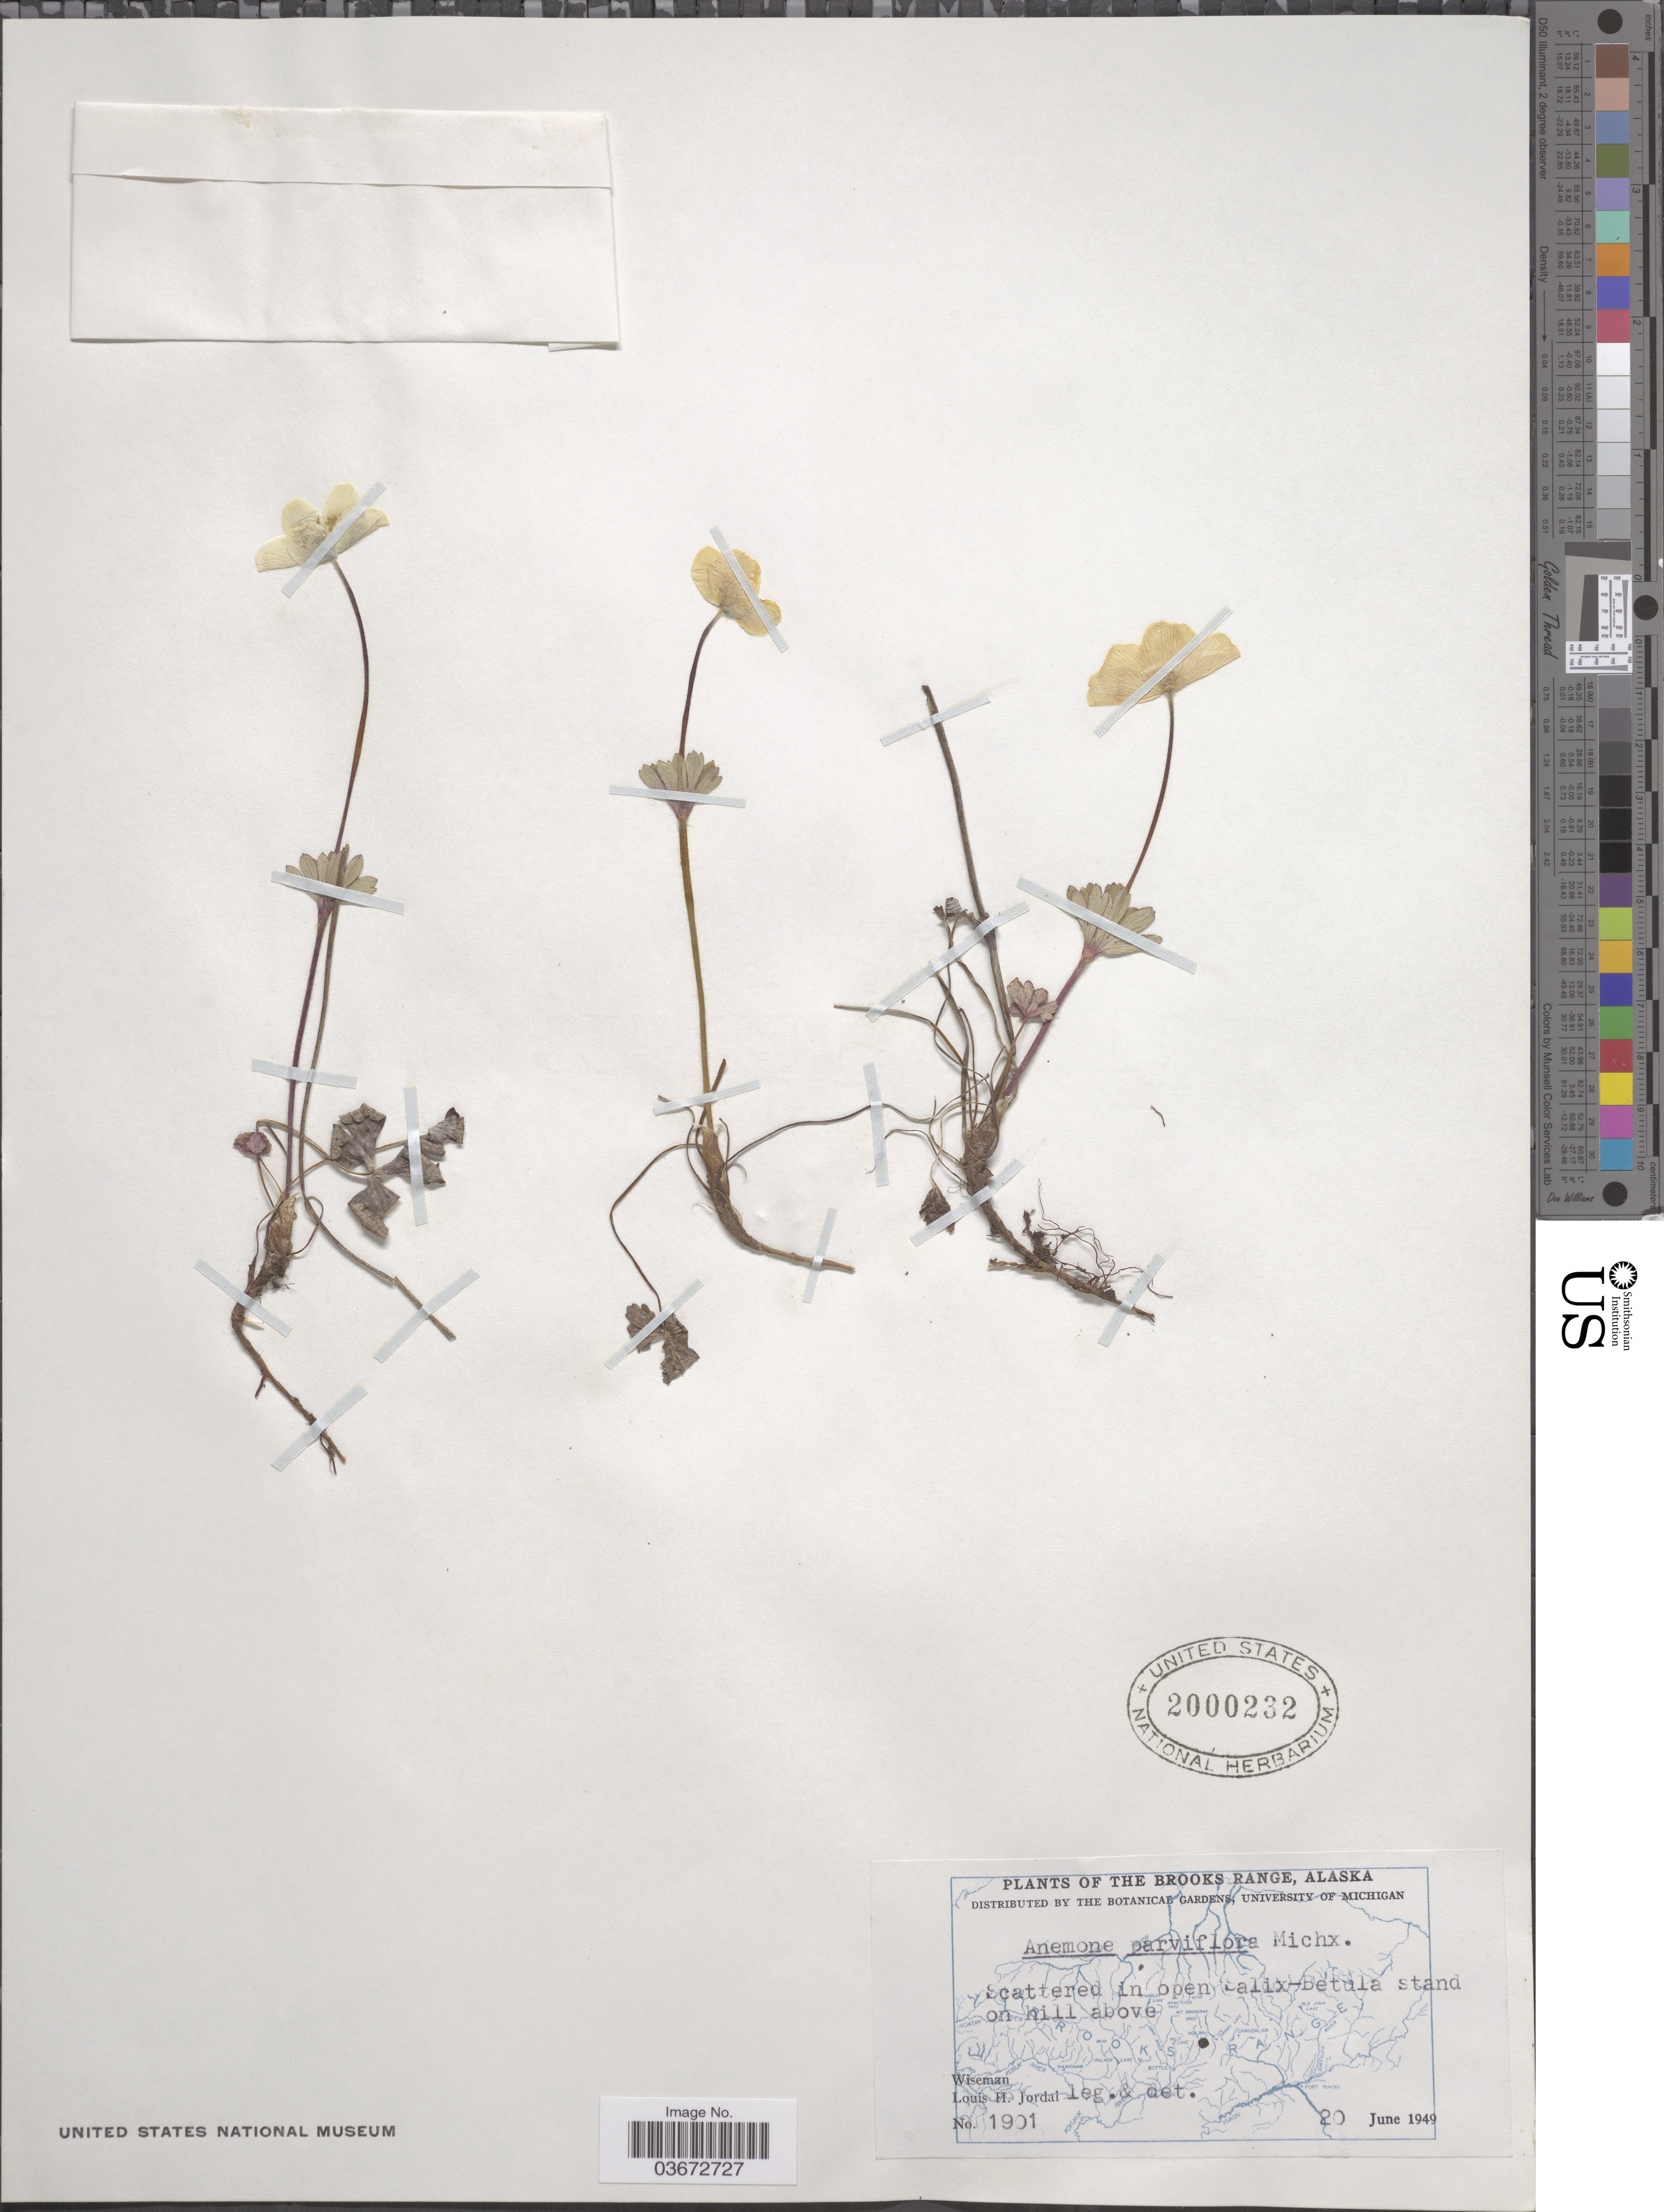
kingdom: Plantae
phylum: Tracheophyta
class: Magnoliopsida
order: Ranunculales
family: Ranunculaceae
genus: Anemone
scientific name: Anemone parviflora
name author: Michx.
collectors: L. Jordal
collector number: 1901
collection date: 1949-06-20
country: United States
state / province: Alaska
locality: The Brooks Range. On hill above Wiseman.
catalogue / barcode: US 2000232